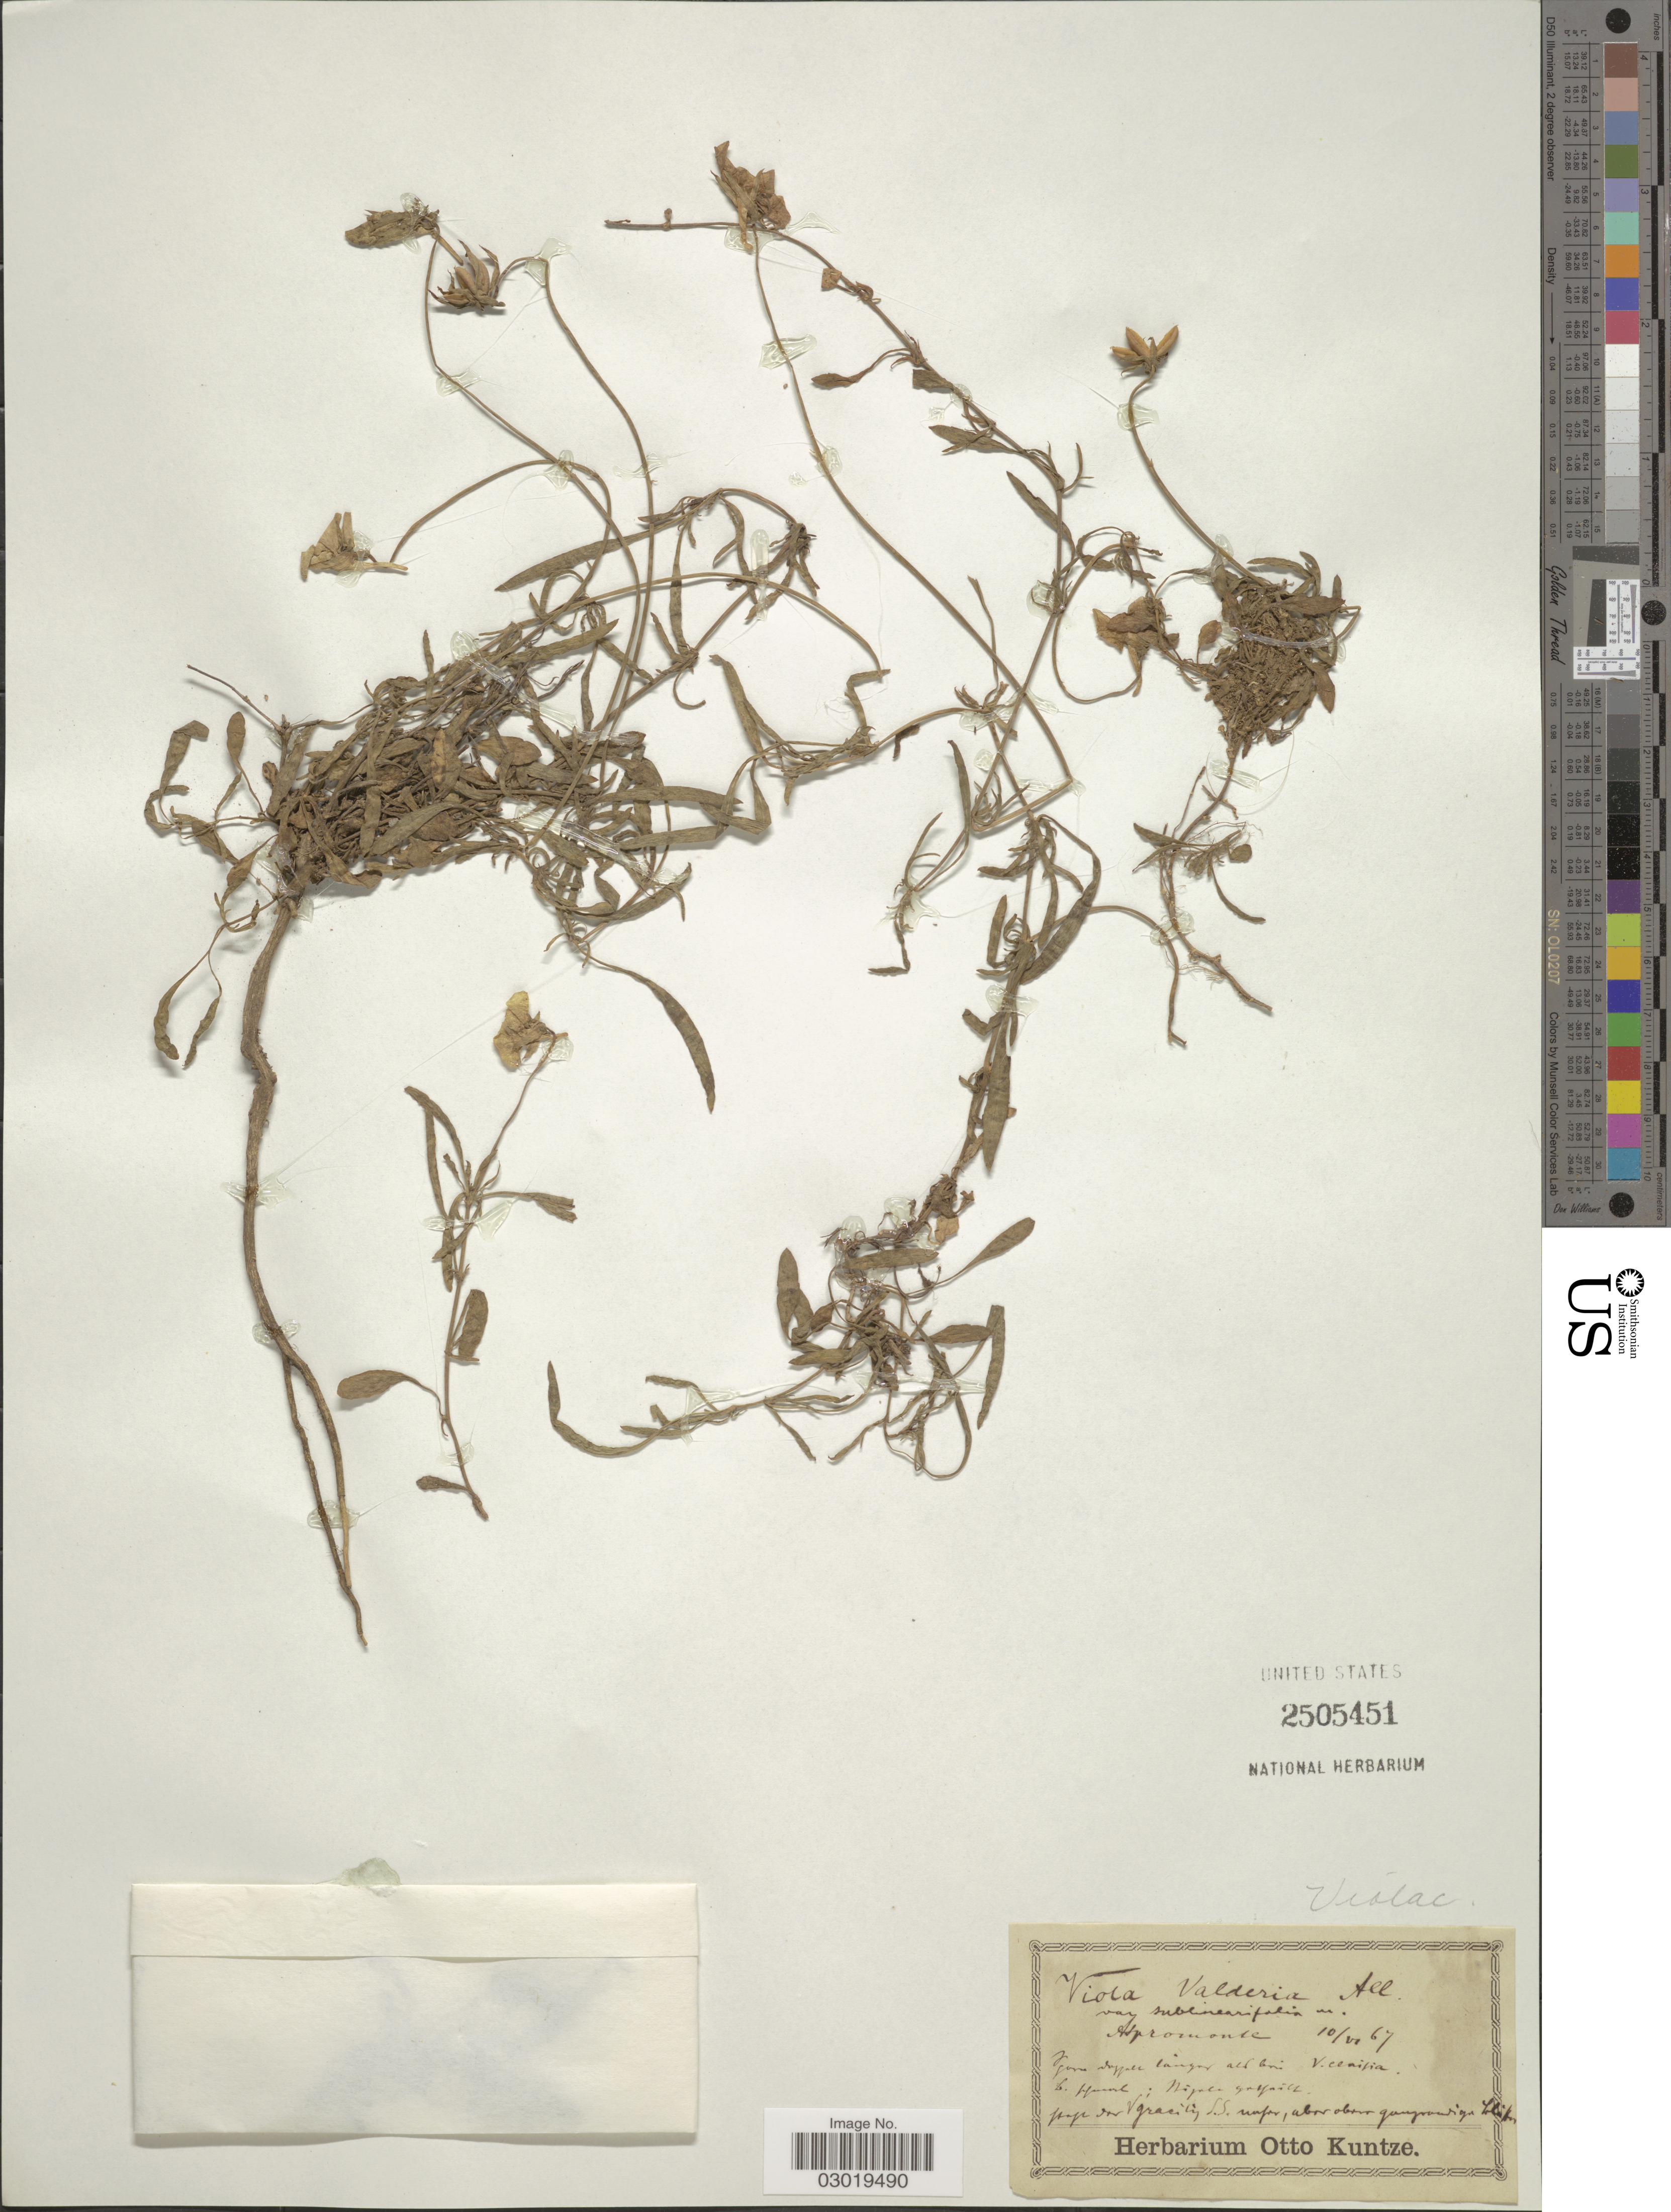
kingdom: Plantae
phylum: Tracheophyta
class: Magnoliopsida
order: Malpighiales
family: Violaceae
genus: Viola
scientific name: Viola valderia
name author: All.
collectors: ex herb. Otto Kuntze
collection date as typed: Transcribed d/m/y: 10/6/67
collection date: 1867-06-10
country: Italy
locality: Prope diooer langer alibnu Vicensia, Prope por V Gracity S.S. unfer, arbor oberr ganigouniga Sluken. [interpreted]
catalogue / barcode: US 2505451